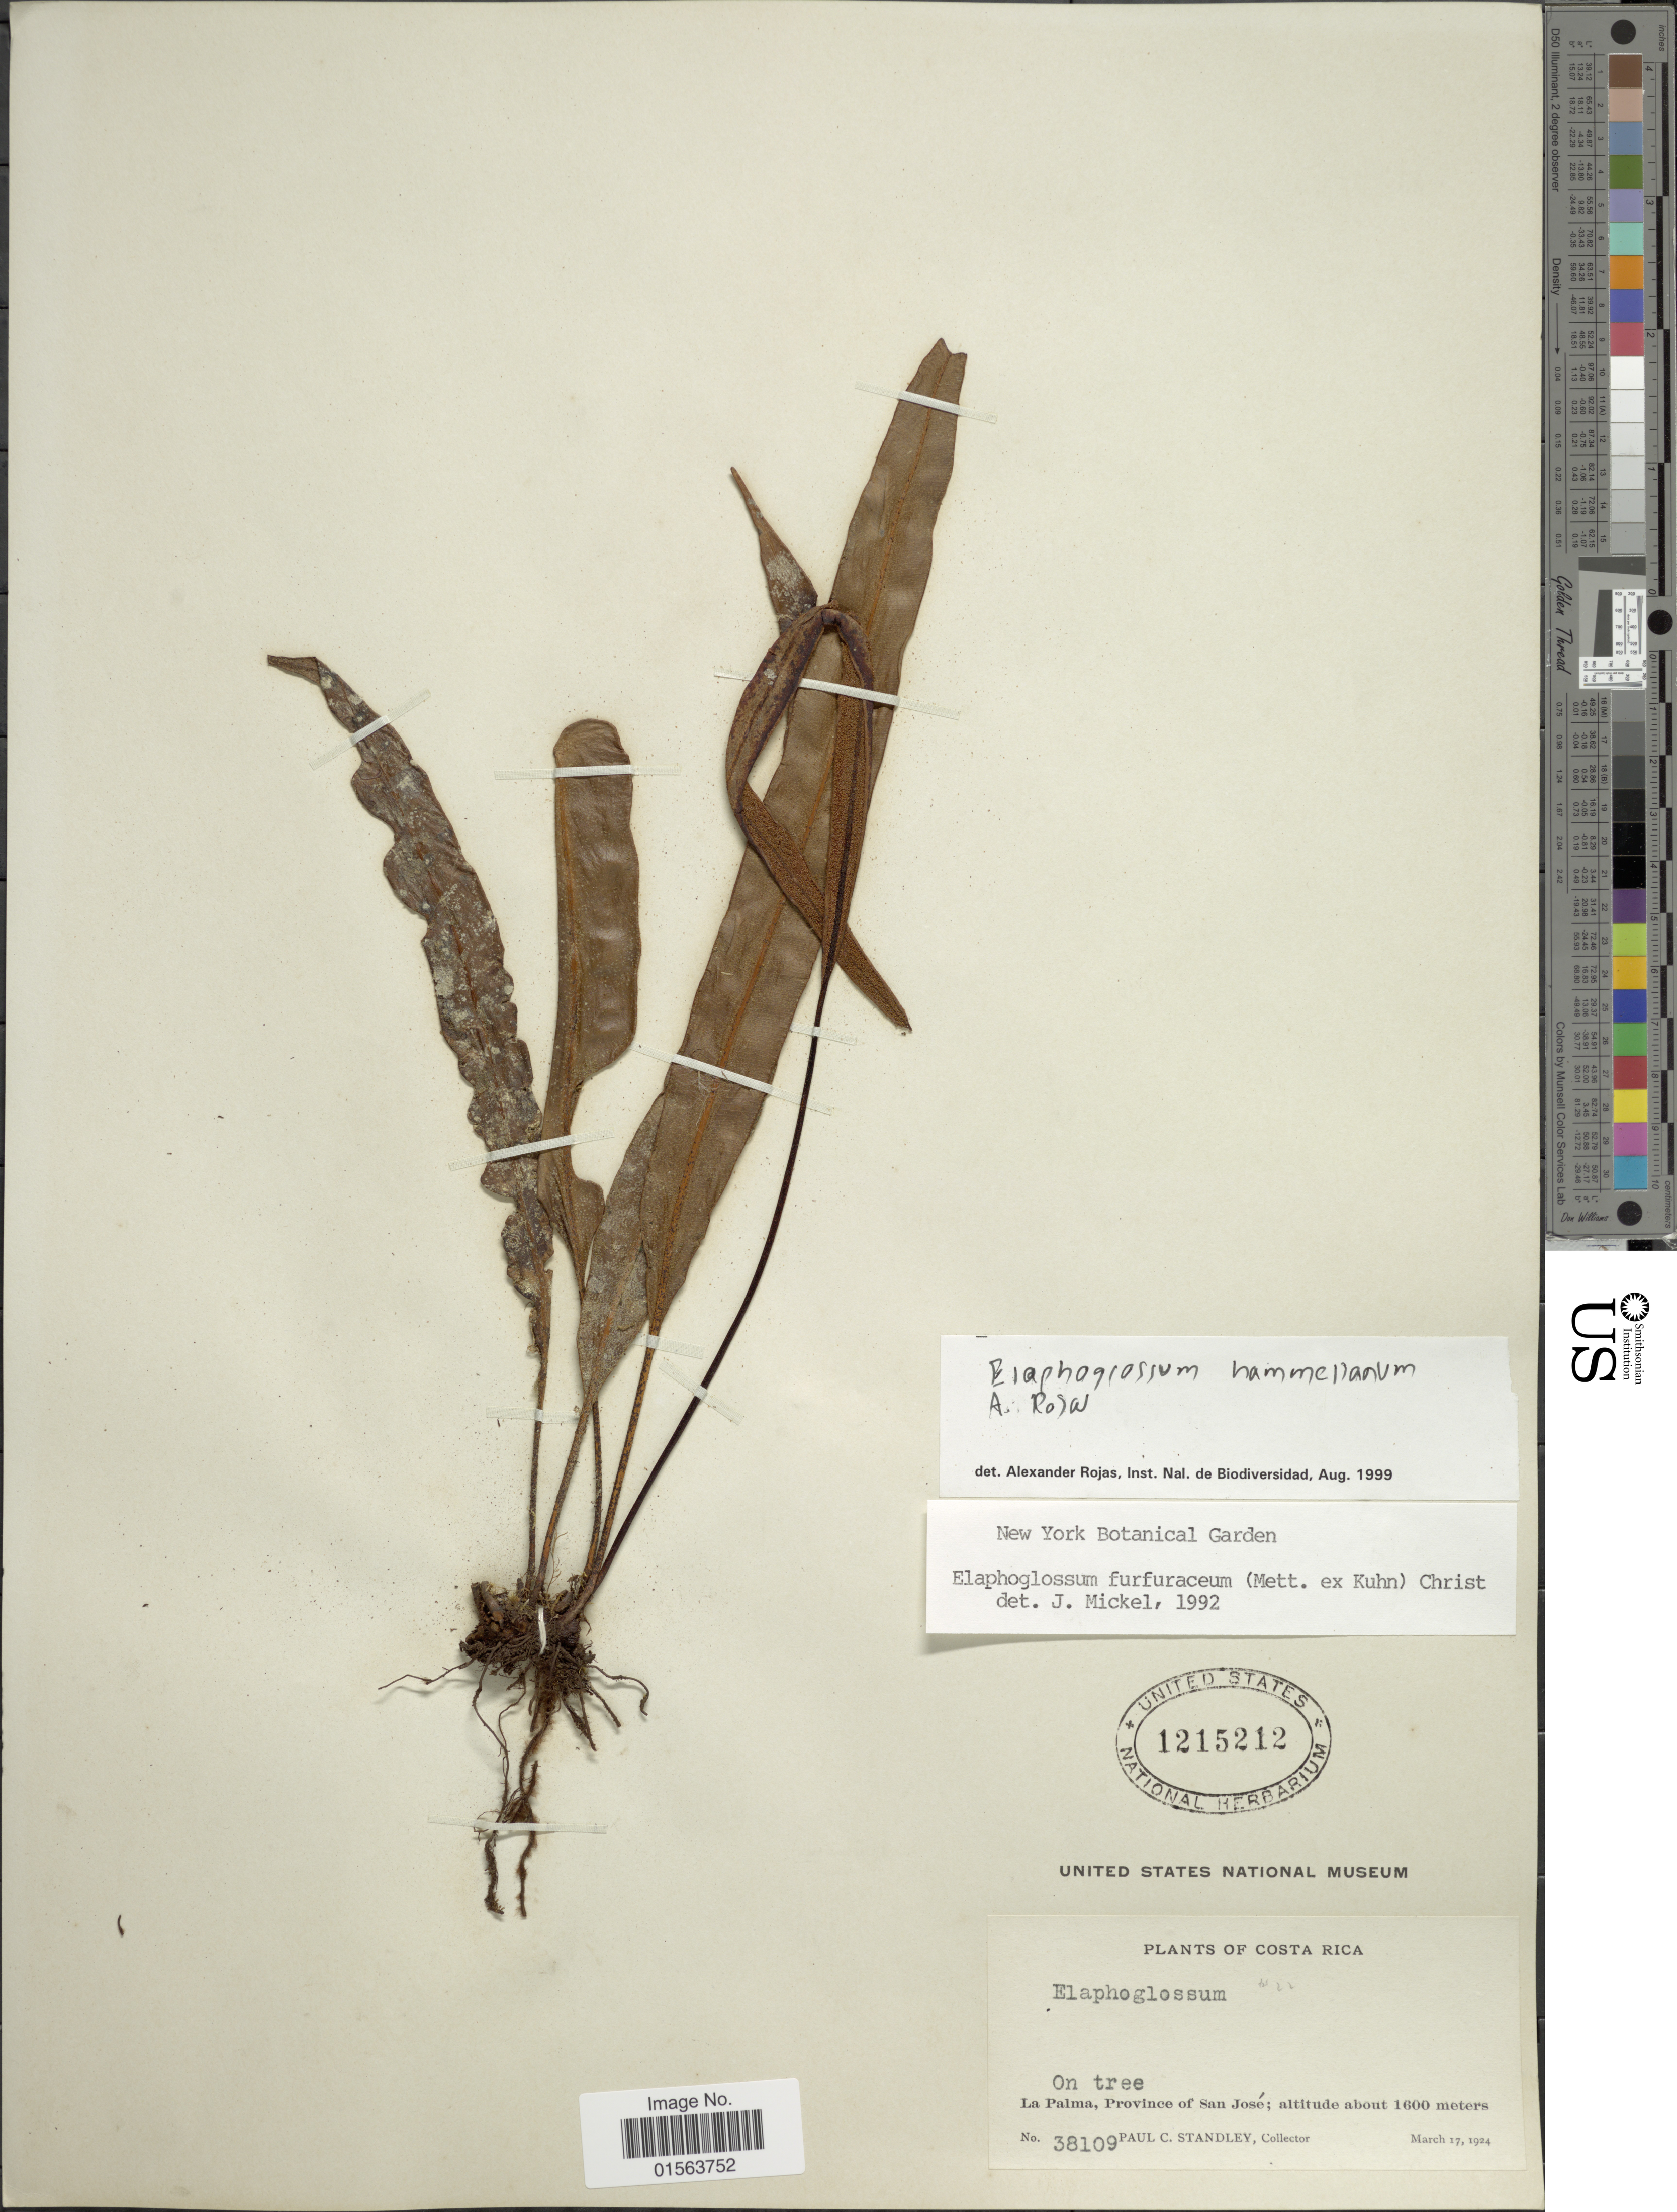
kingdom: Plantae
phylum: Tracheophyta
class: Polypodiopsida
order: Polypodiales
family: Dryopteridaceae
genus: Elaphoglossum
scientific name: Elaphoglossum hammelianum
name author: A. Rojas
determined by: Matos, F. B.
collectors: P. C. Standley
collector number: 38109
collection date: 1924-03-17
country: Costa Rica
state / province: San José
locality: La Palma, Province of San Jose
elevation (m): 1600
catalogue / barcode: US 1215212